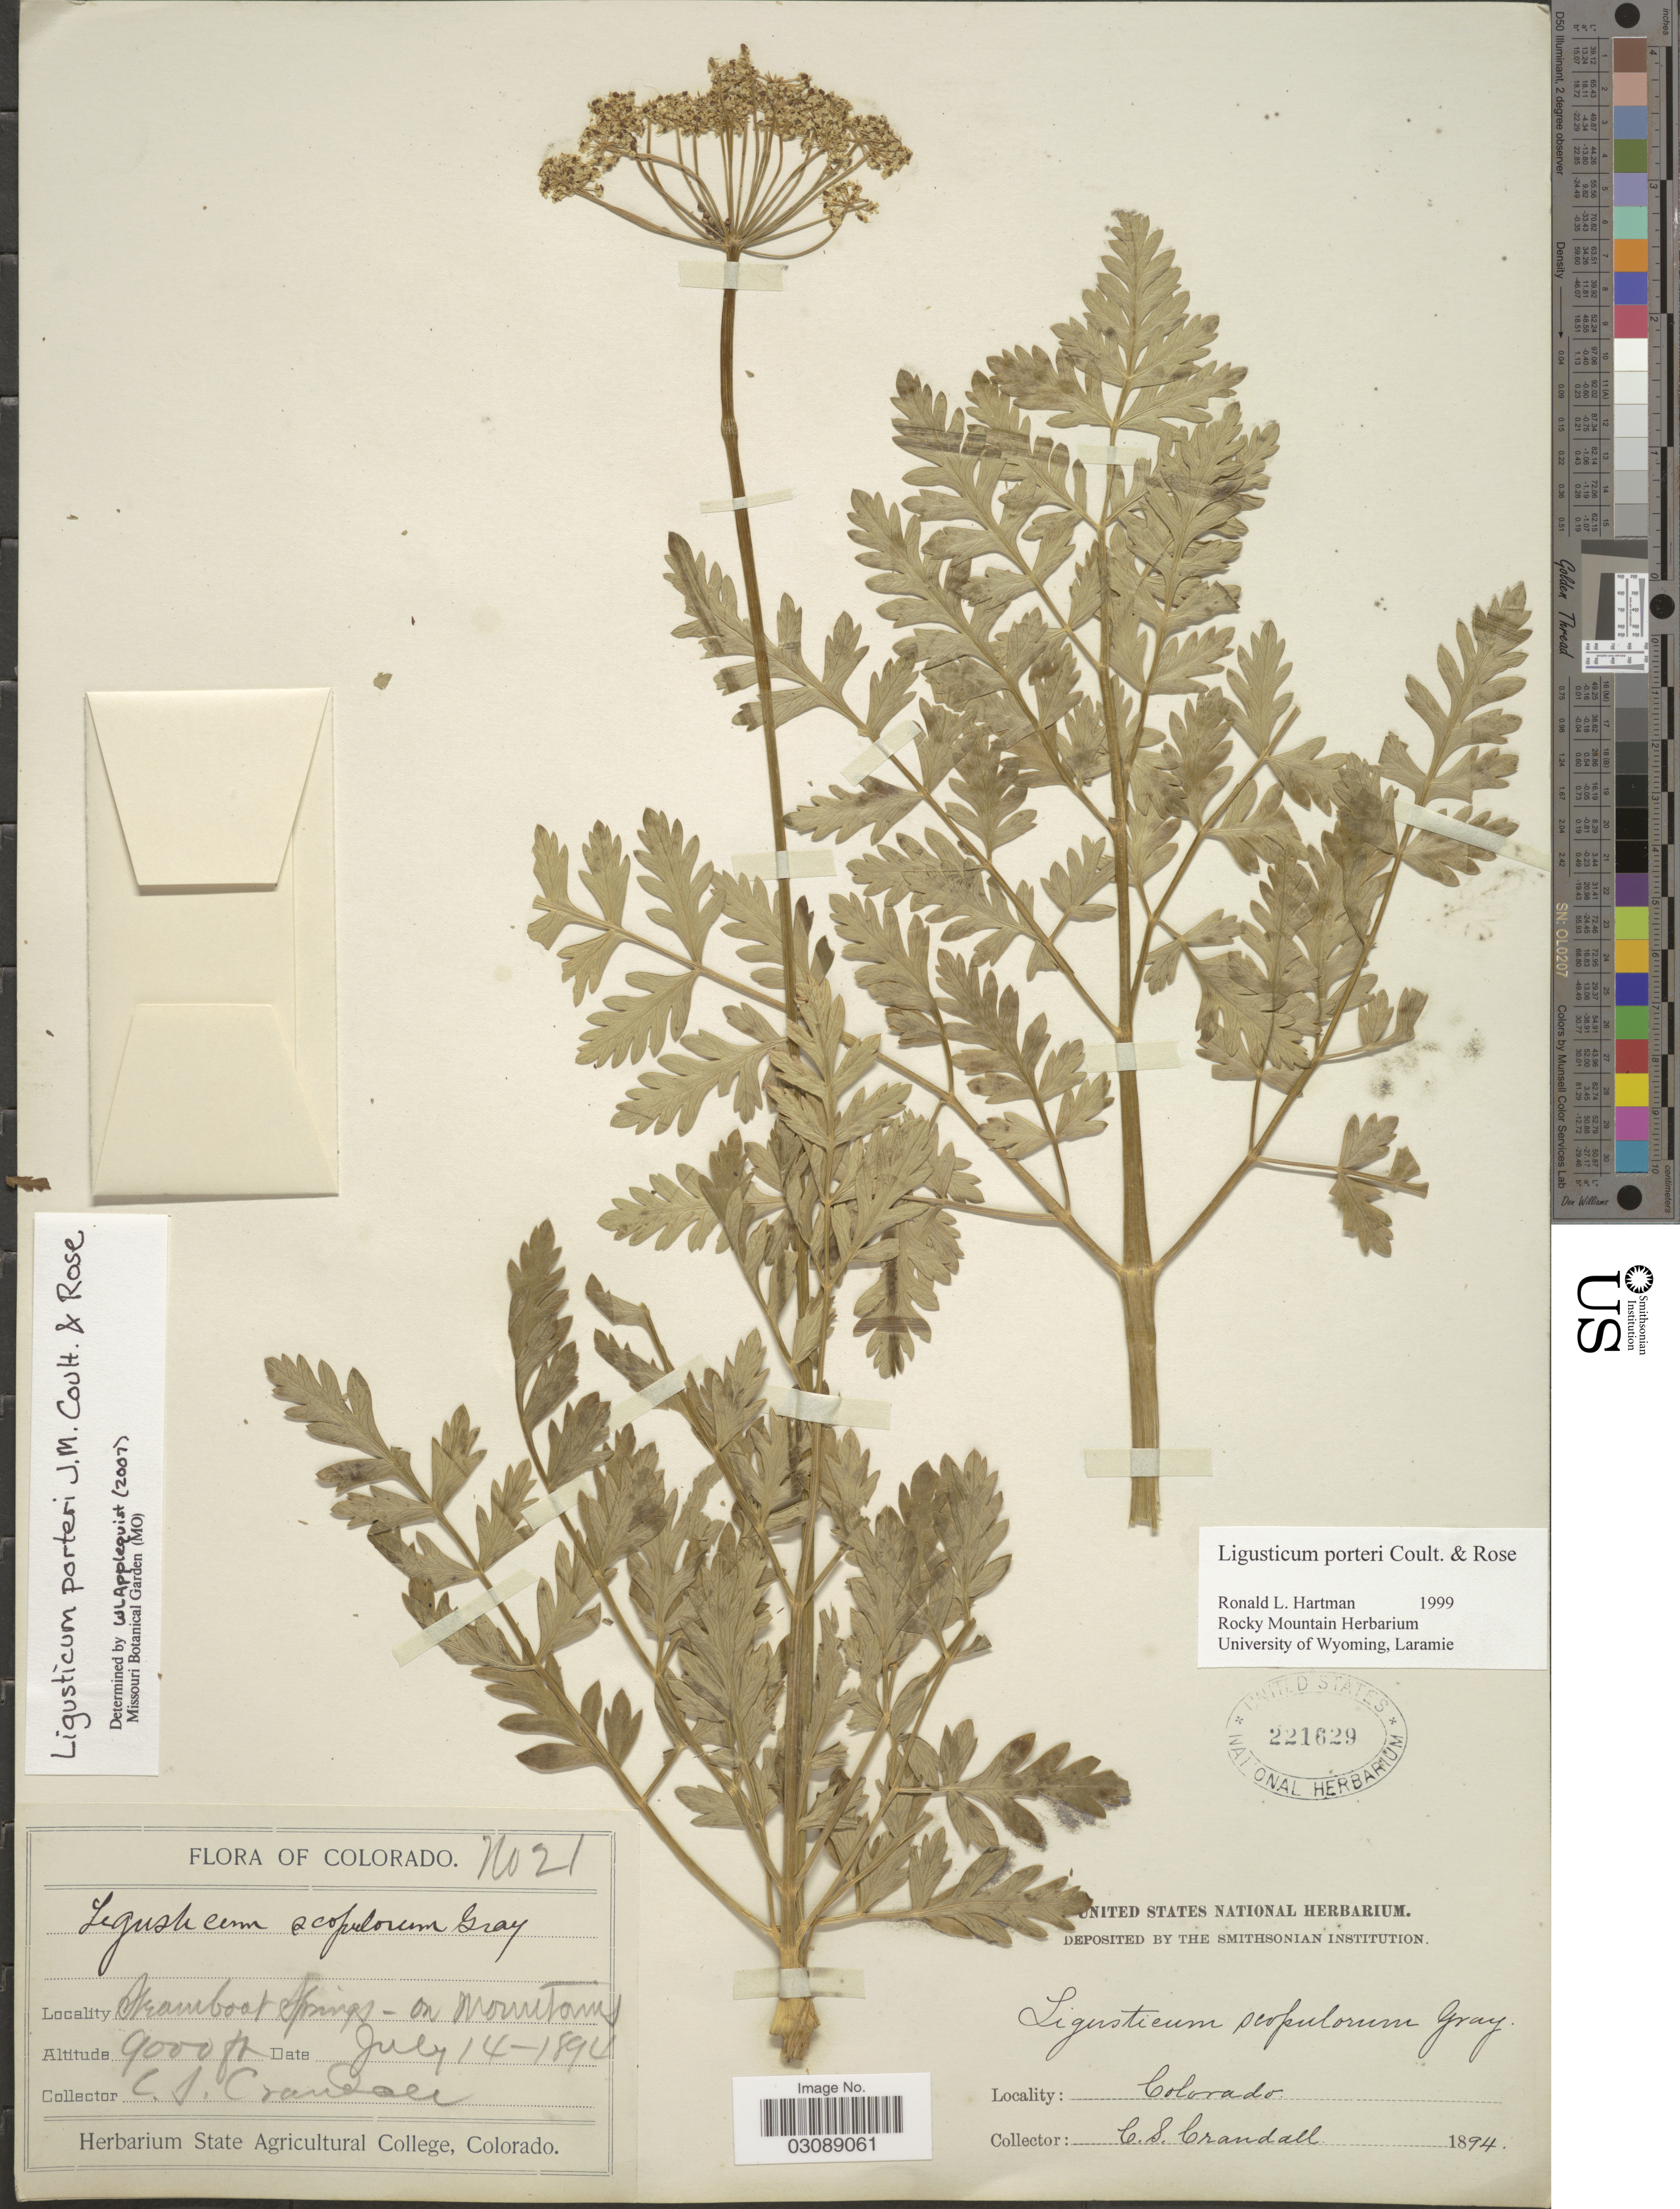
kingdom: Plantae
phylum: Tracheophyta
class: Magnoliopsida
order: Apiales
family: Apiaceae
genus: Ligusticum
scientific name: Ligusticum porteri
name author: J.M. Coult. & Rose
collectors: C. Crandall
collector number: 21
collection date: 1894-07-14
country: United States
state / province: Colorado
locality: Steamboat Springs- on mountains.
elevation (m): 2743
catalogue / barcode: US 221629